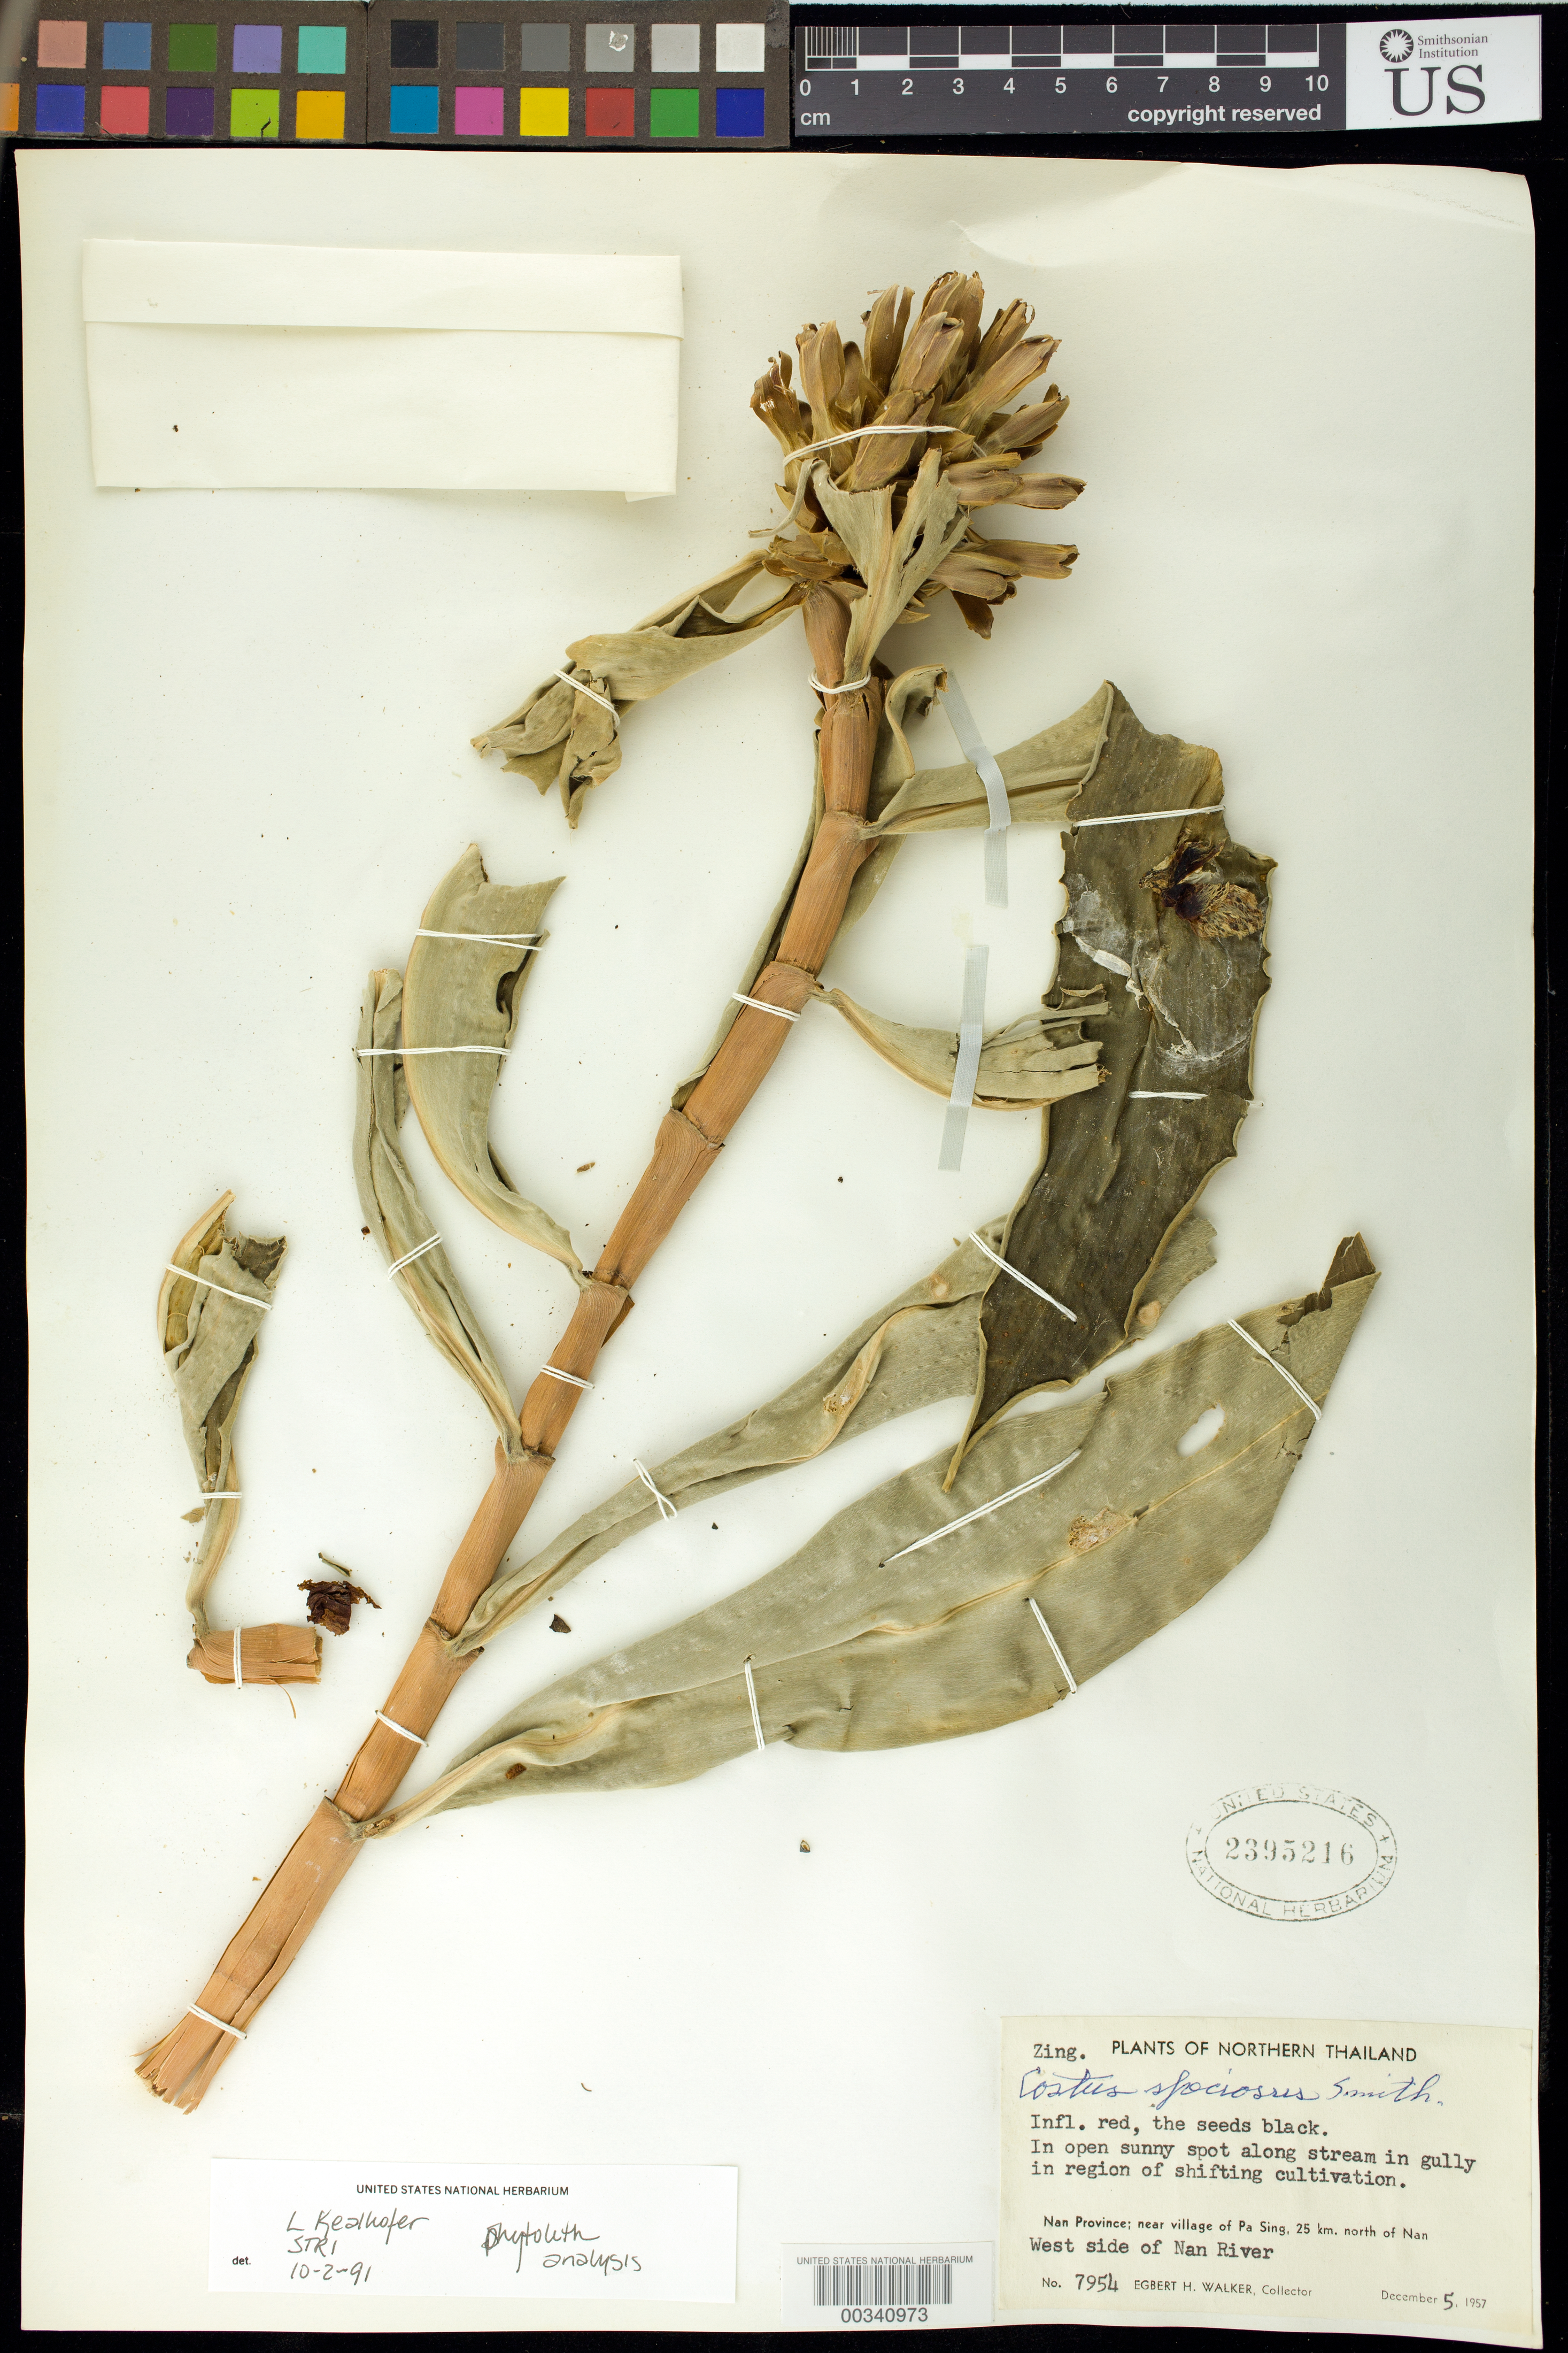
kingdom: Plantae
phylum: Tracheophyta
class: Liliopsida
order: Zingiberales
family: Costaceae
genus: Hellenia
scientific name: Hellenia speciosa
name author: (J. Koenig) S.R. Dutta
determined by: (US) Smithsonian Institution - National Museum of Natural History - Department of Botany (UNITED STATES)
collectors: E. H. Walker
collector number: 7954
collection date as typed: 05 Dec 1957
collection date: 1957-12-05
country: Thailand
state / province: Nan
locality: Near village of Pa Sing, 25 km N of Nan, W side of Nan River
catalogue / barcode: US 2395216